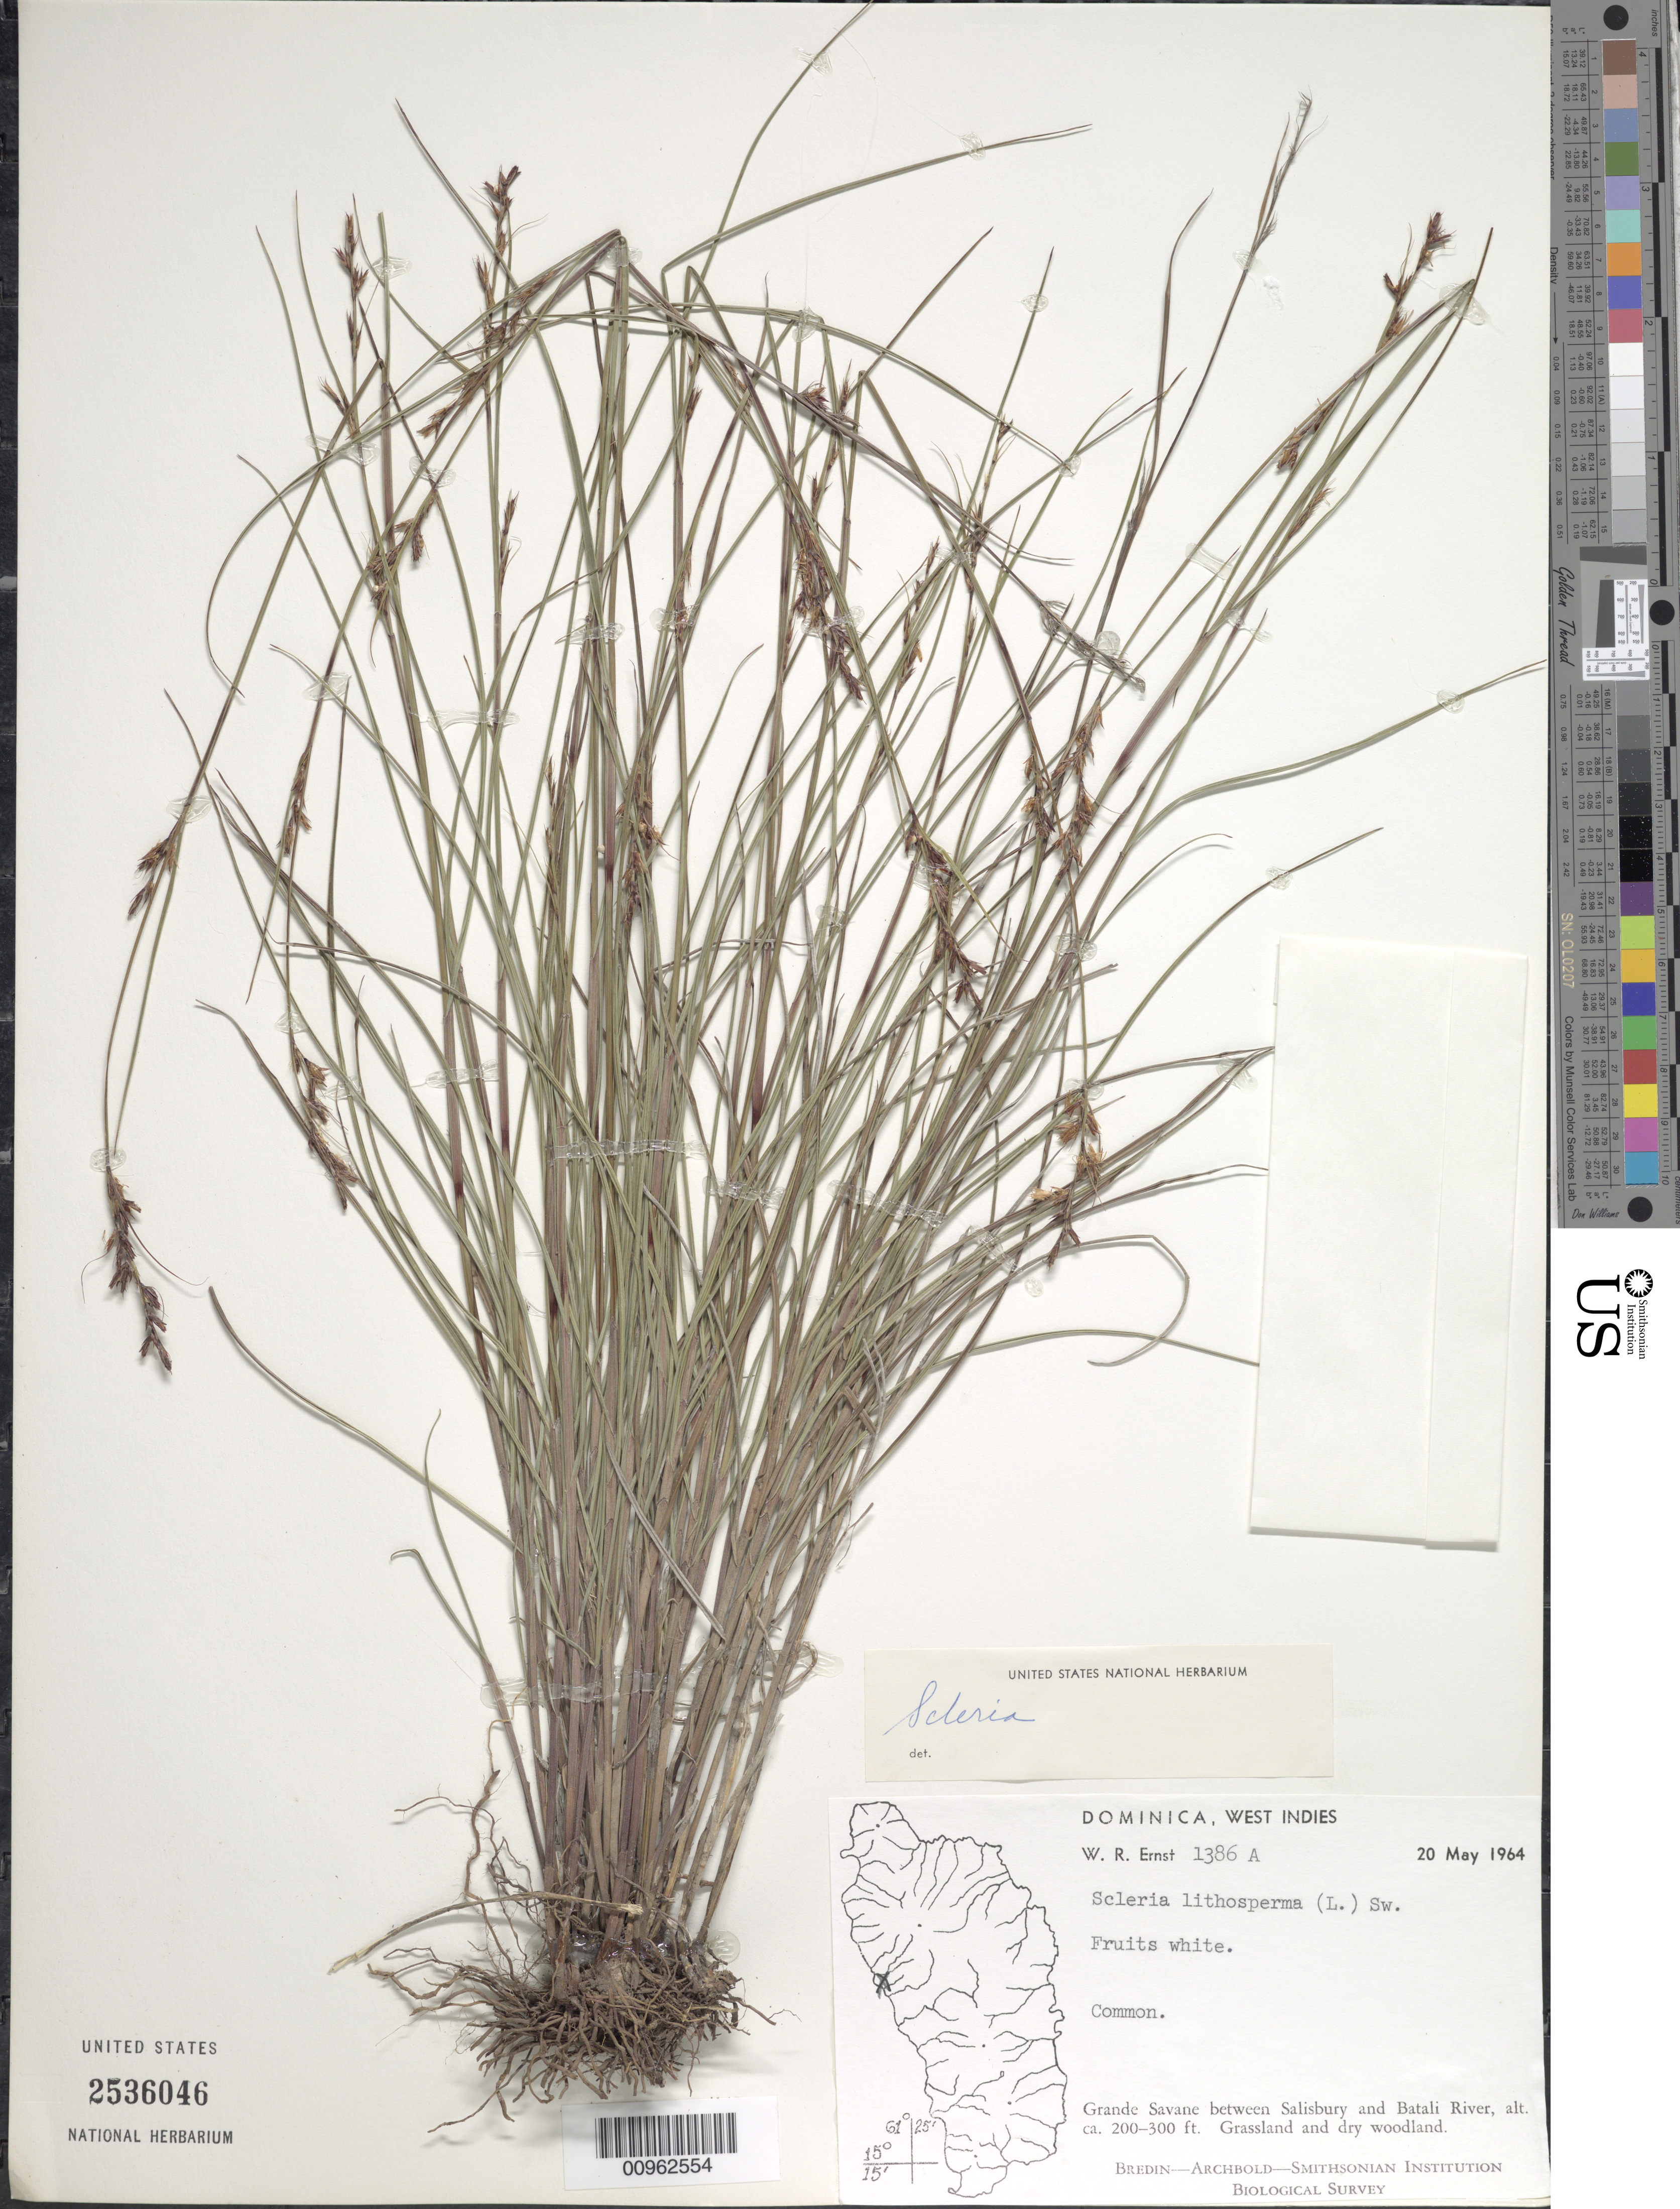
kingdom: Plantae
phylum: Tracheophyta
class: Liliopsida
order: Poales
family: Cyperaceae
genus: Scleria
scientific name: Scleria lithosperma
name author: (L.) Sw.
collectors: W. R. Ernst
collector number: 1386A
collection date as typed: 20 May 1964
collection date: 1964-05-20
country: Dominica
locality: Grande Savane between Salisbury and Batali River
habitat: Grassland and dry woodland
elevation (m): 61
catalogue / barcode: US 2536046